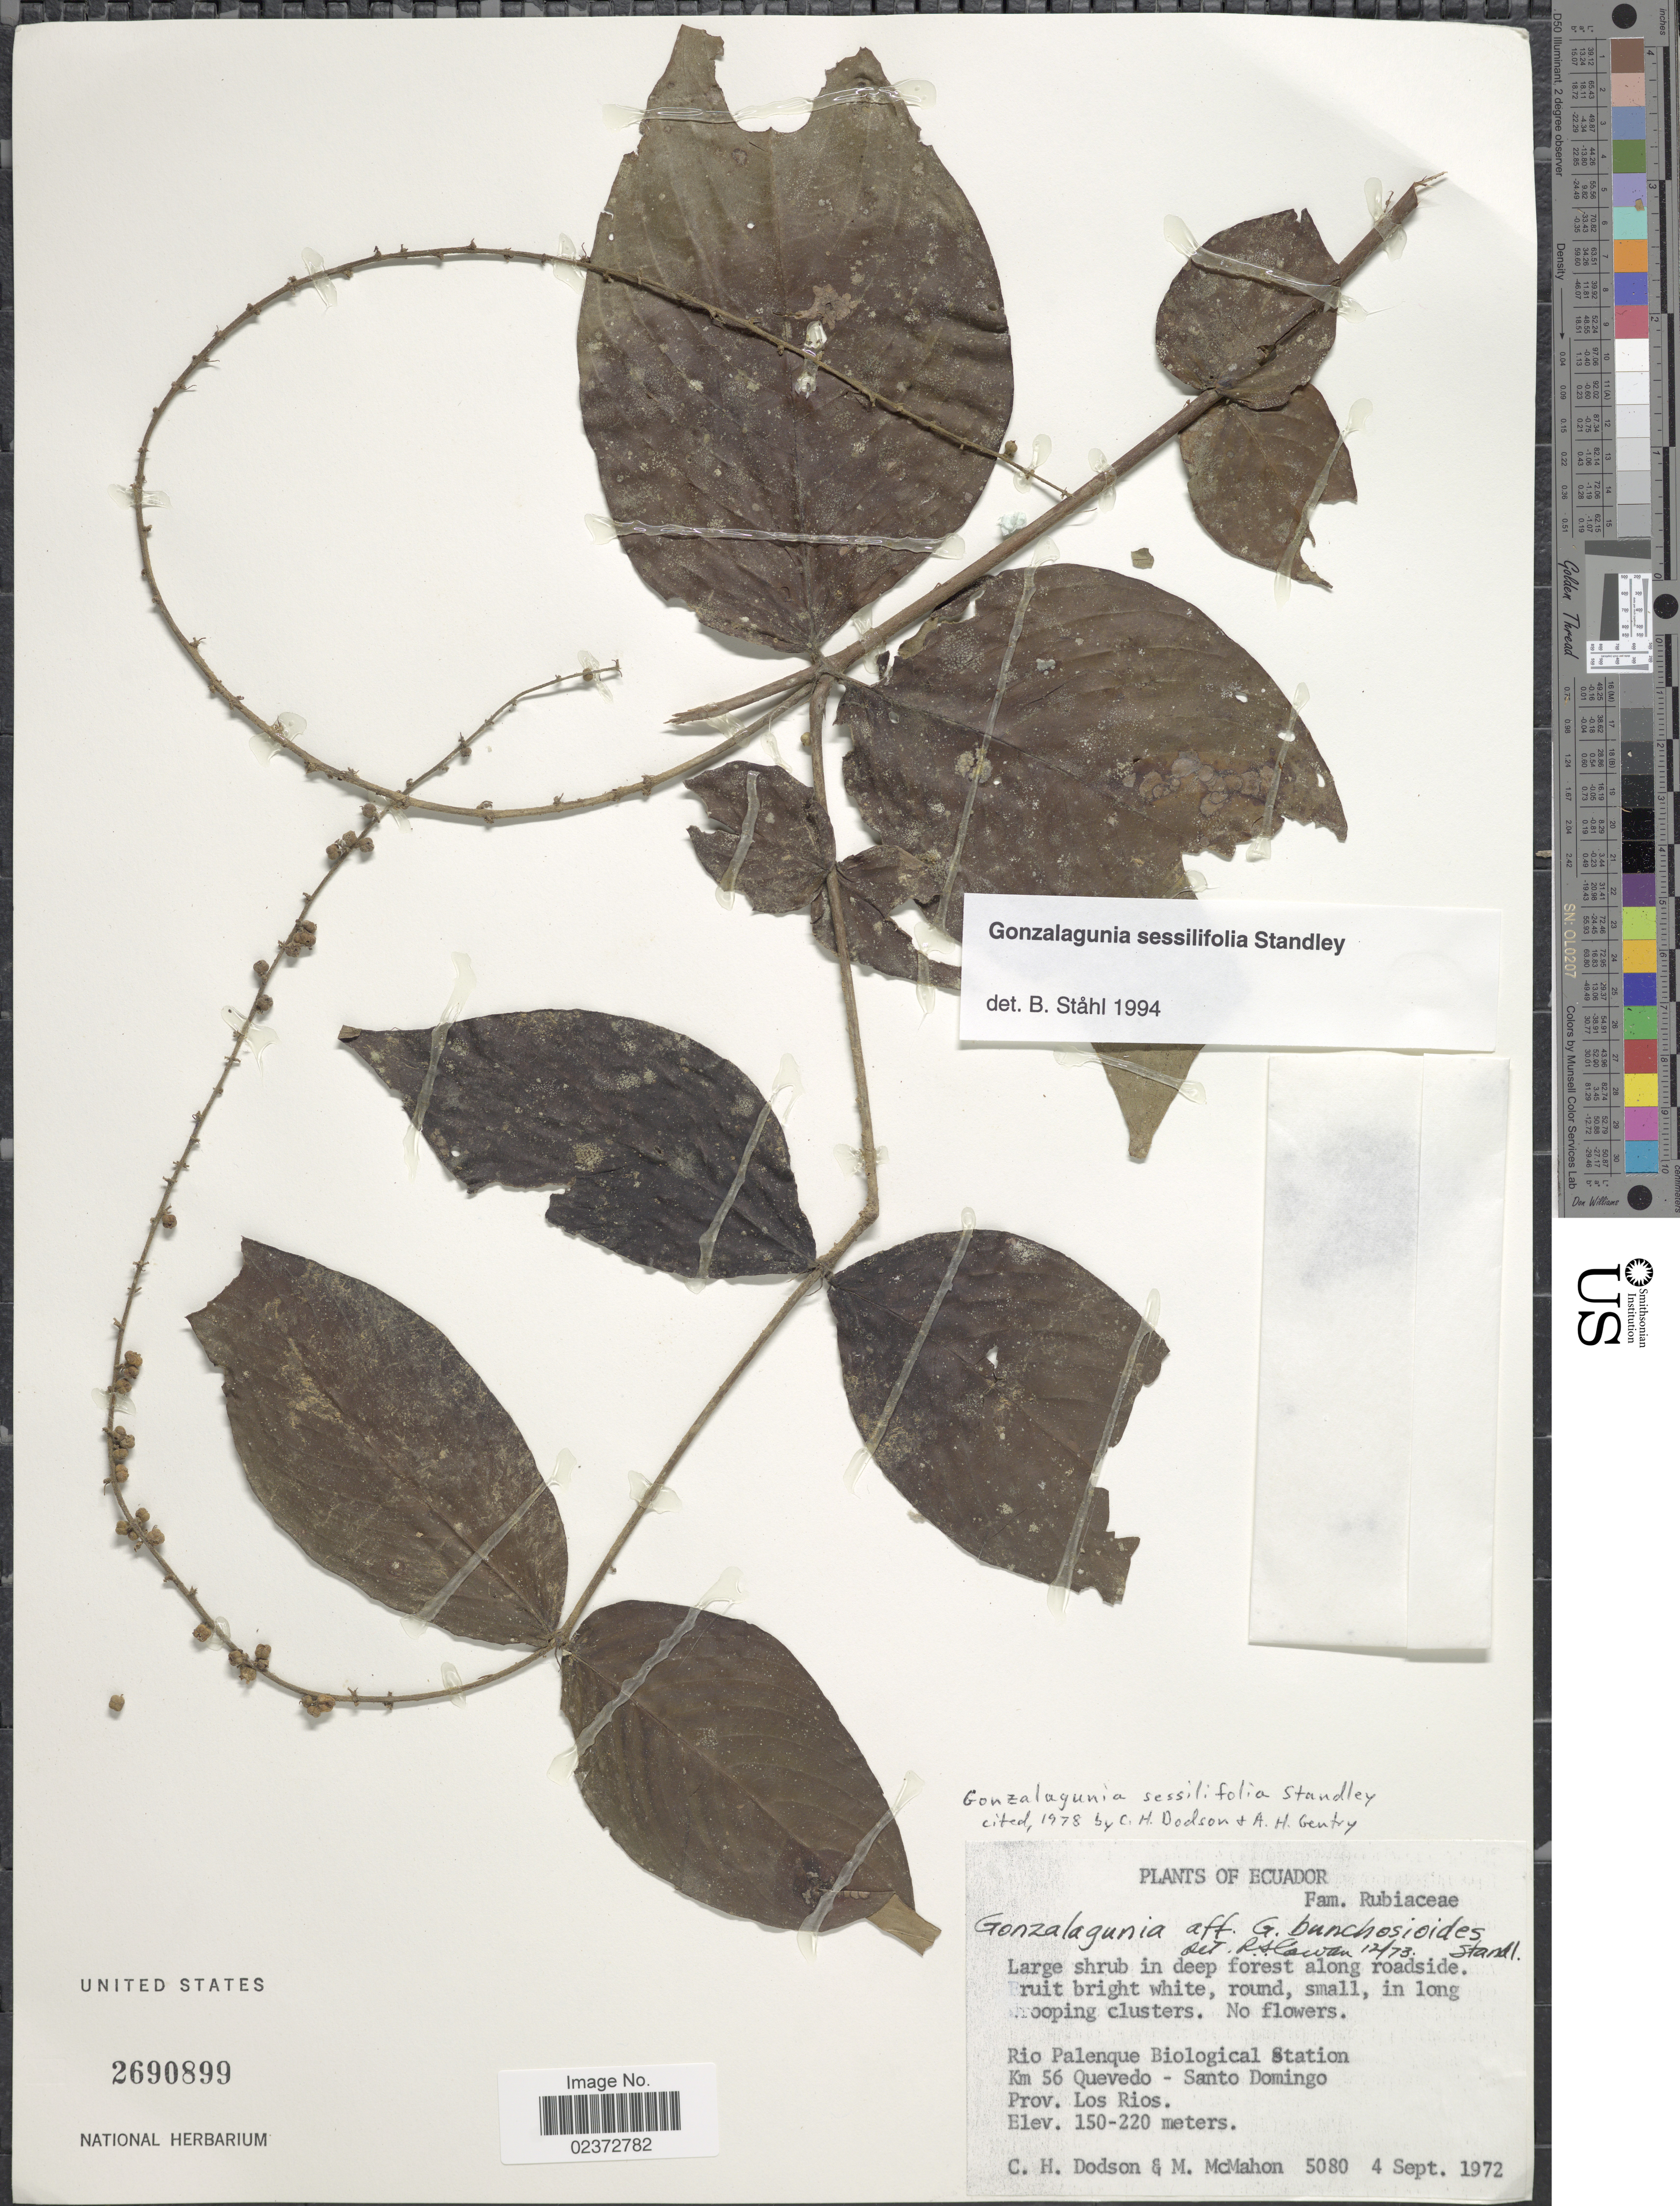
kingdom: Plantae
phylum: Tracheophyta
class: Magnoliopsida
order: Gentianales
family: Rubiaceae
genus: Gonzalagunia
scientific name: Gonzalagunia sessilifolia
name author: Standl.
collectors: C. H. Dodson & M. McMahon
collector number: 5080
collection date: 1972-09-04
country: Ecuador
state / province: Los Ríos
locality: along roadside, Rio Palenque Biological Station, Km 56 Quevedo - Santo Domingo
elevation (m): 150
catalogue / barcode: US 2690899